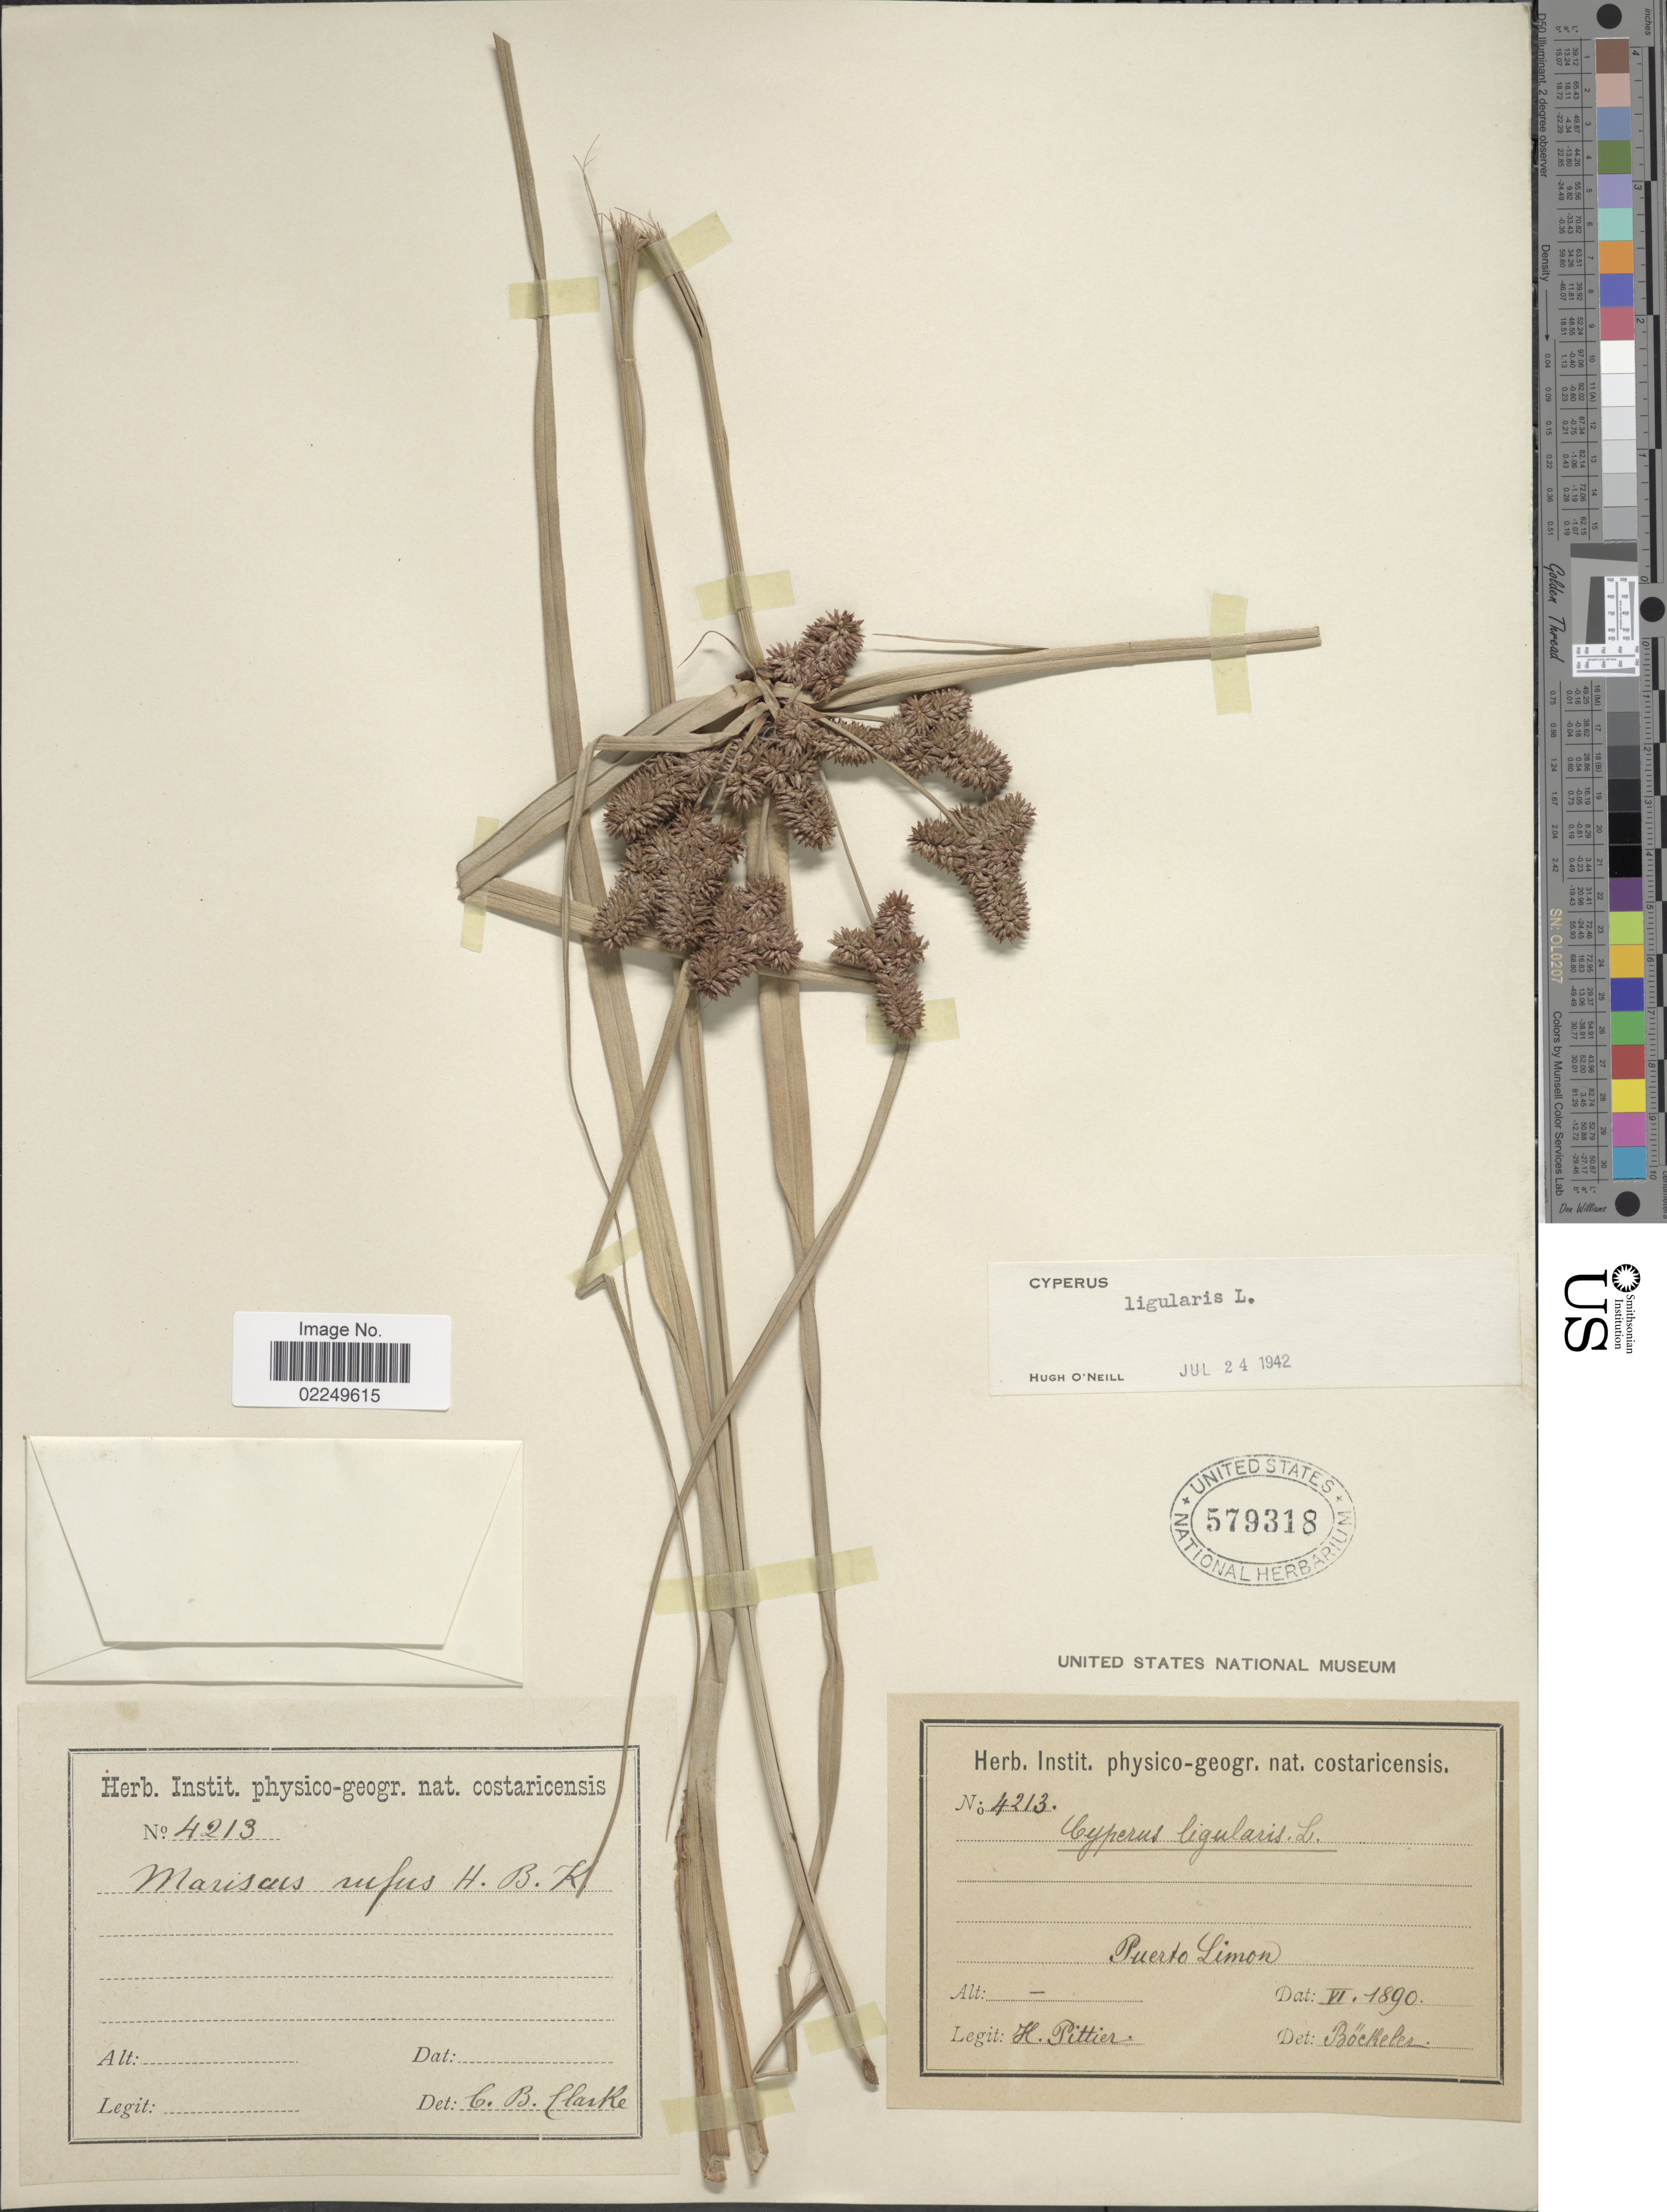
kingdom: Plantae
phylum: Tracheophyta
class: Liliopsida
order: Poales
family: Cyperaceae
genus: Cyperus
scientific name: Cyperus ligularis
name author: L.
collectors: H. F. Pittier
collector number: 4213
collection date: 1890-06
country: Costa Rica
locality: Puerto Limon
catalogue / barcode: US 579318